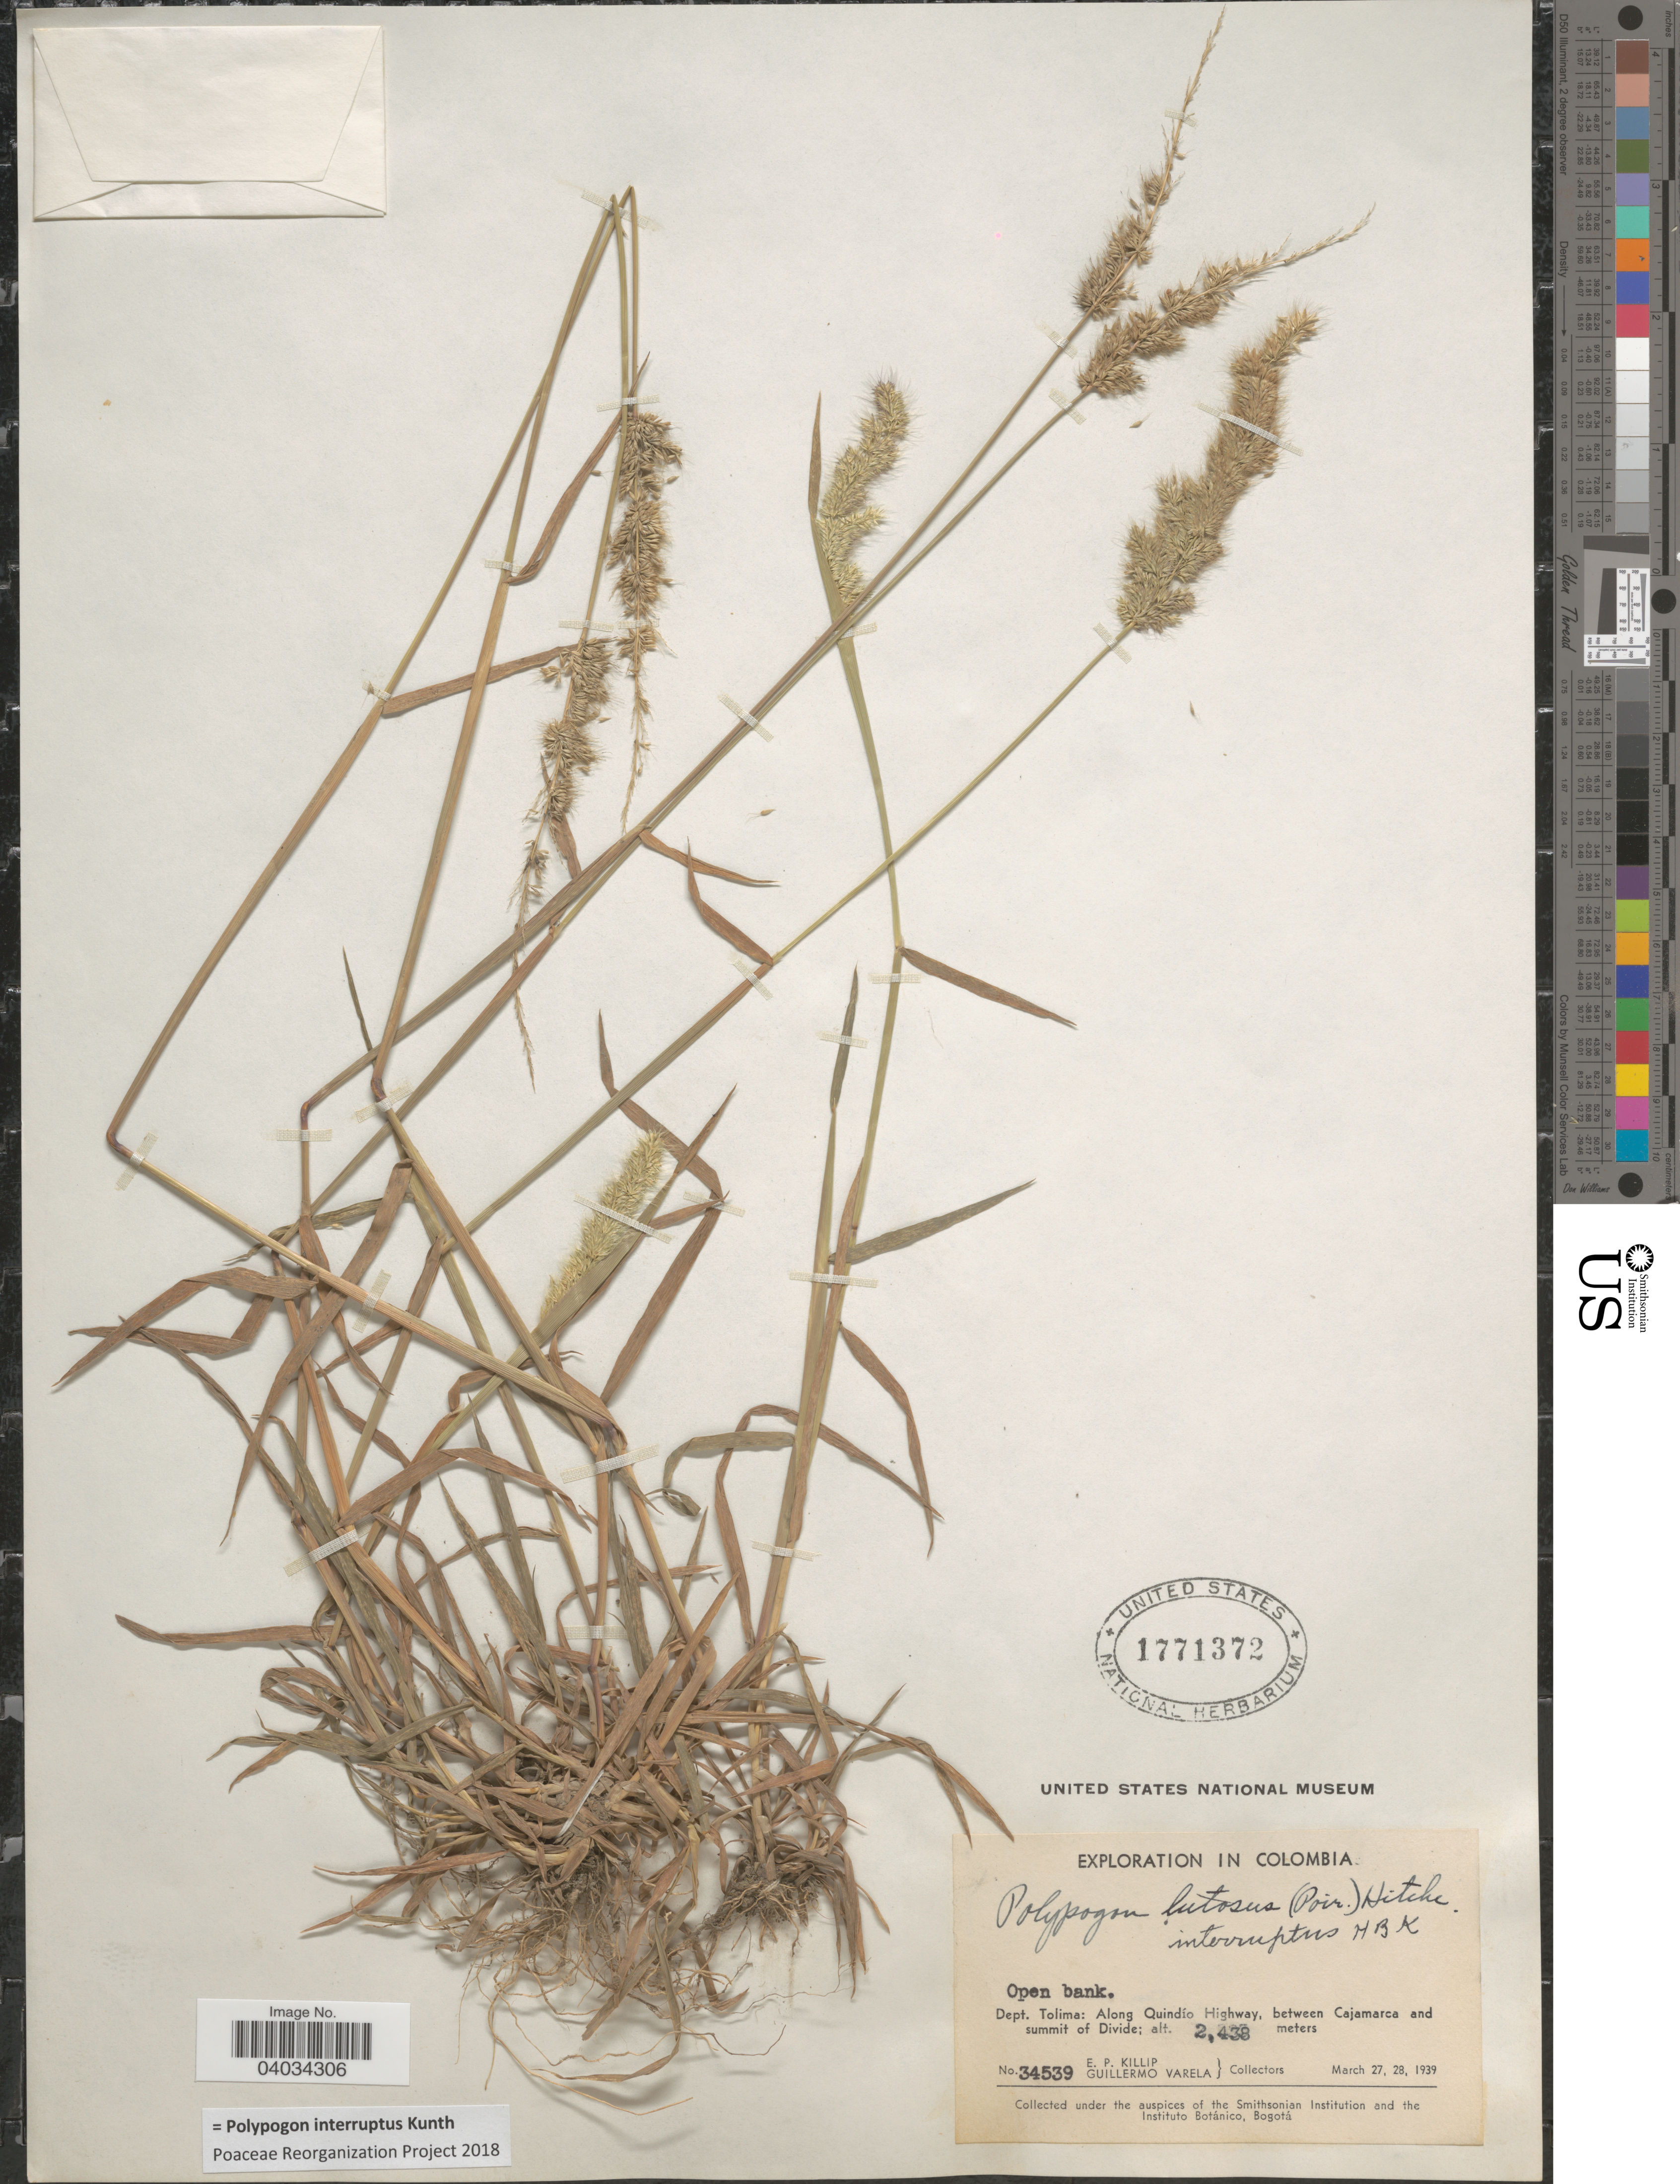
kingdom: Plantae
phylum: Tracheophyta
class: Liliopsida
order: Poales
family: Poaceae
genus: Polypogon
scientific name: Polypogon interruptus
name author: Kunth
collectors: E. P. Killip & G. Varela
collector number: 34539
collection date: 1939-03-27/1939-03-28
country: Colombia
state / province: Tolima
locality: Open bank. Dept. Tolima: Along Quidío Highway, between Cajamarca and summit of Divide.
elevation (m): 2438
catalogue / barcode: US 1771372